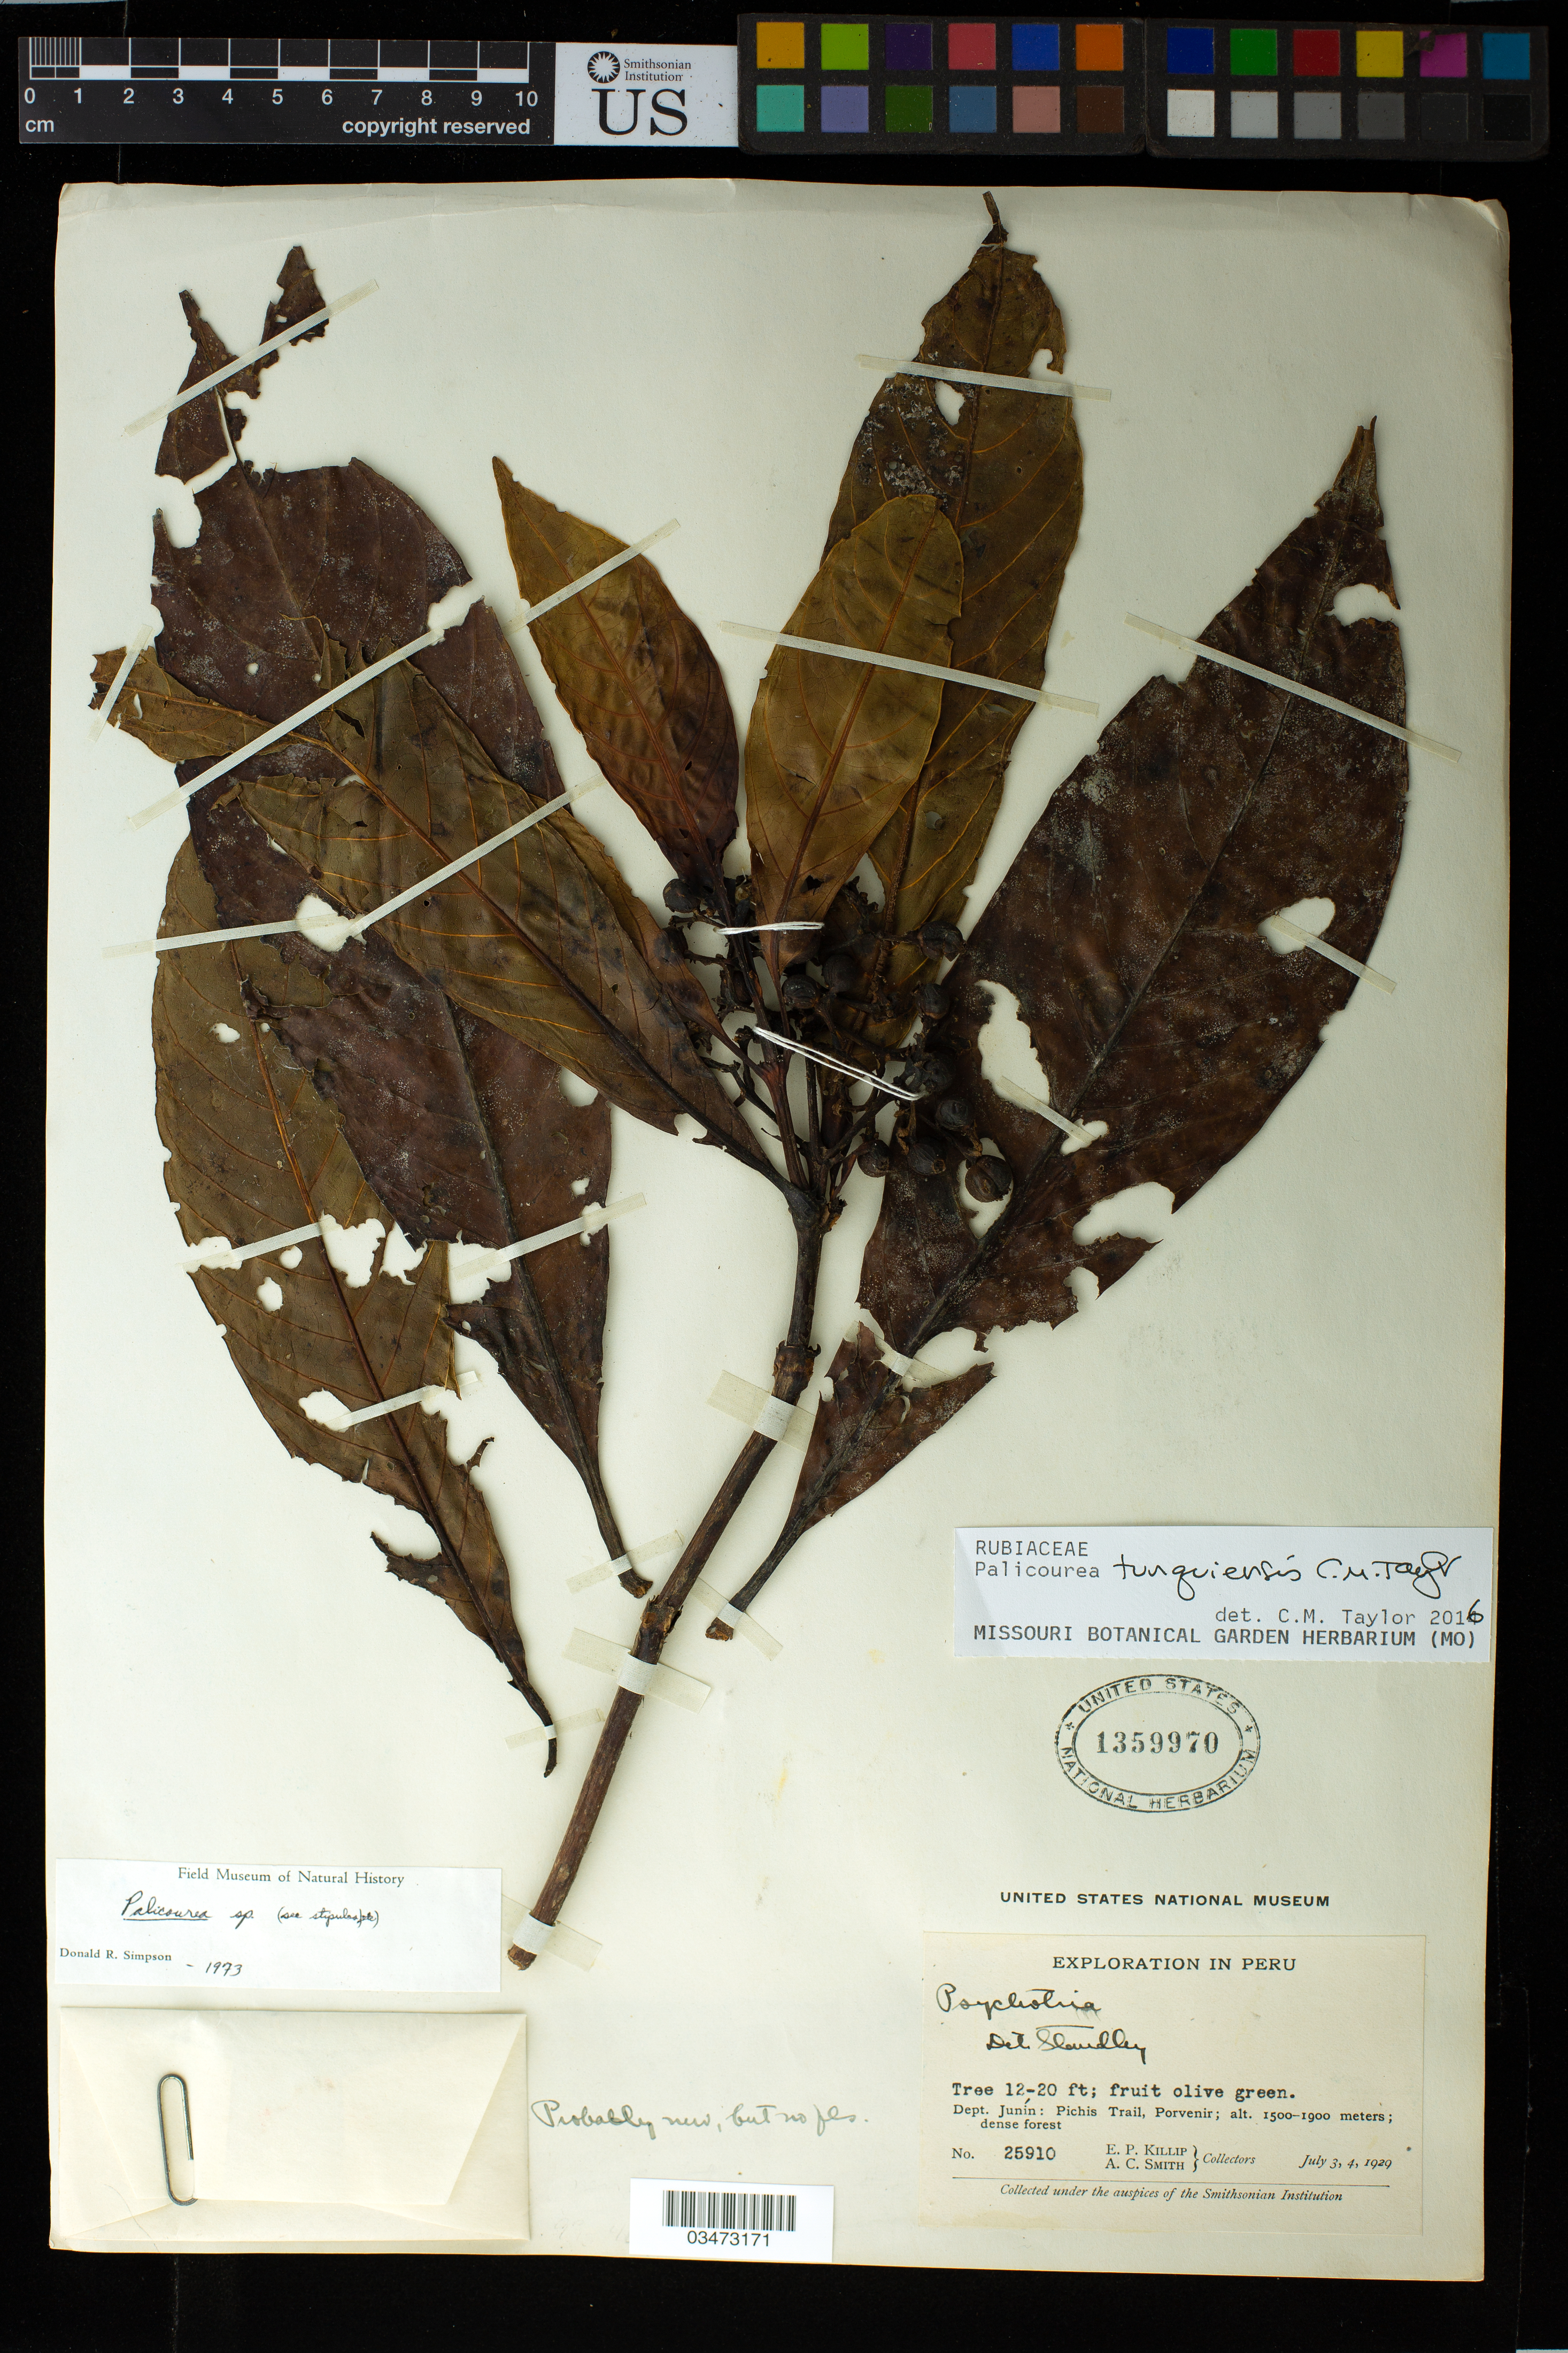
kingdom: Plantae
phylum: Tracheophyta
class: Magnoliopsida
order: Gentianales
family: Rubiaceae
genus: Palicourea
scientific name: Palicourea tunquiensis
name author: C.M. Taylor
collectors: E. P. Killip & A. C. Smith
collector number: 25910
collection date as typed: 03 Jul 1929 to 04 Jul 1929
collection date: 1929-07-03/1929-07-04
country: Peru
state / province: Junín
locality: Pichis trail, porvenir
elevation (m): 1500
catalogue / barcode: US 1359970